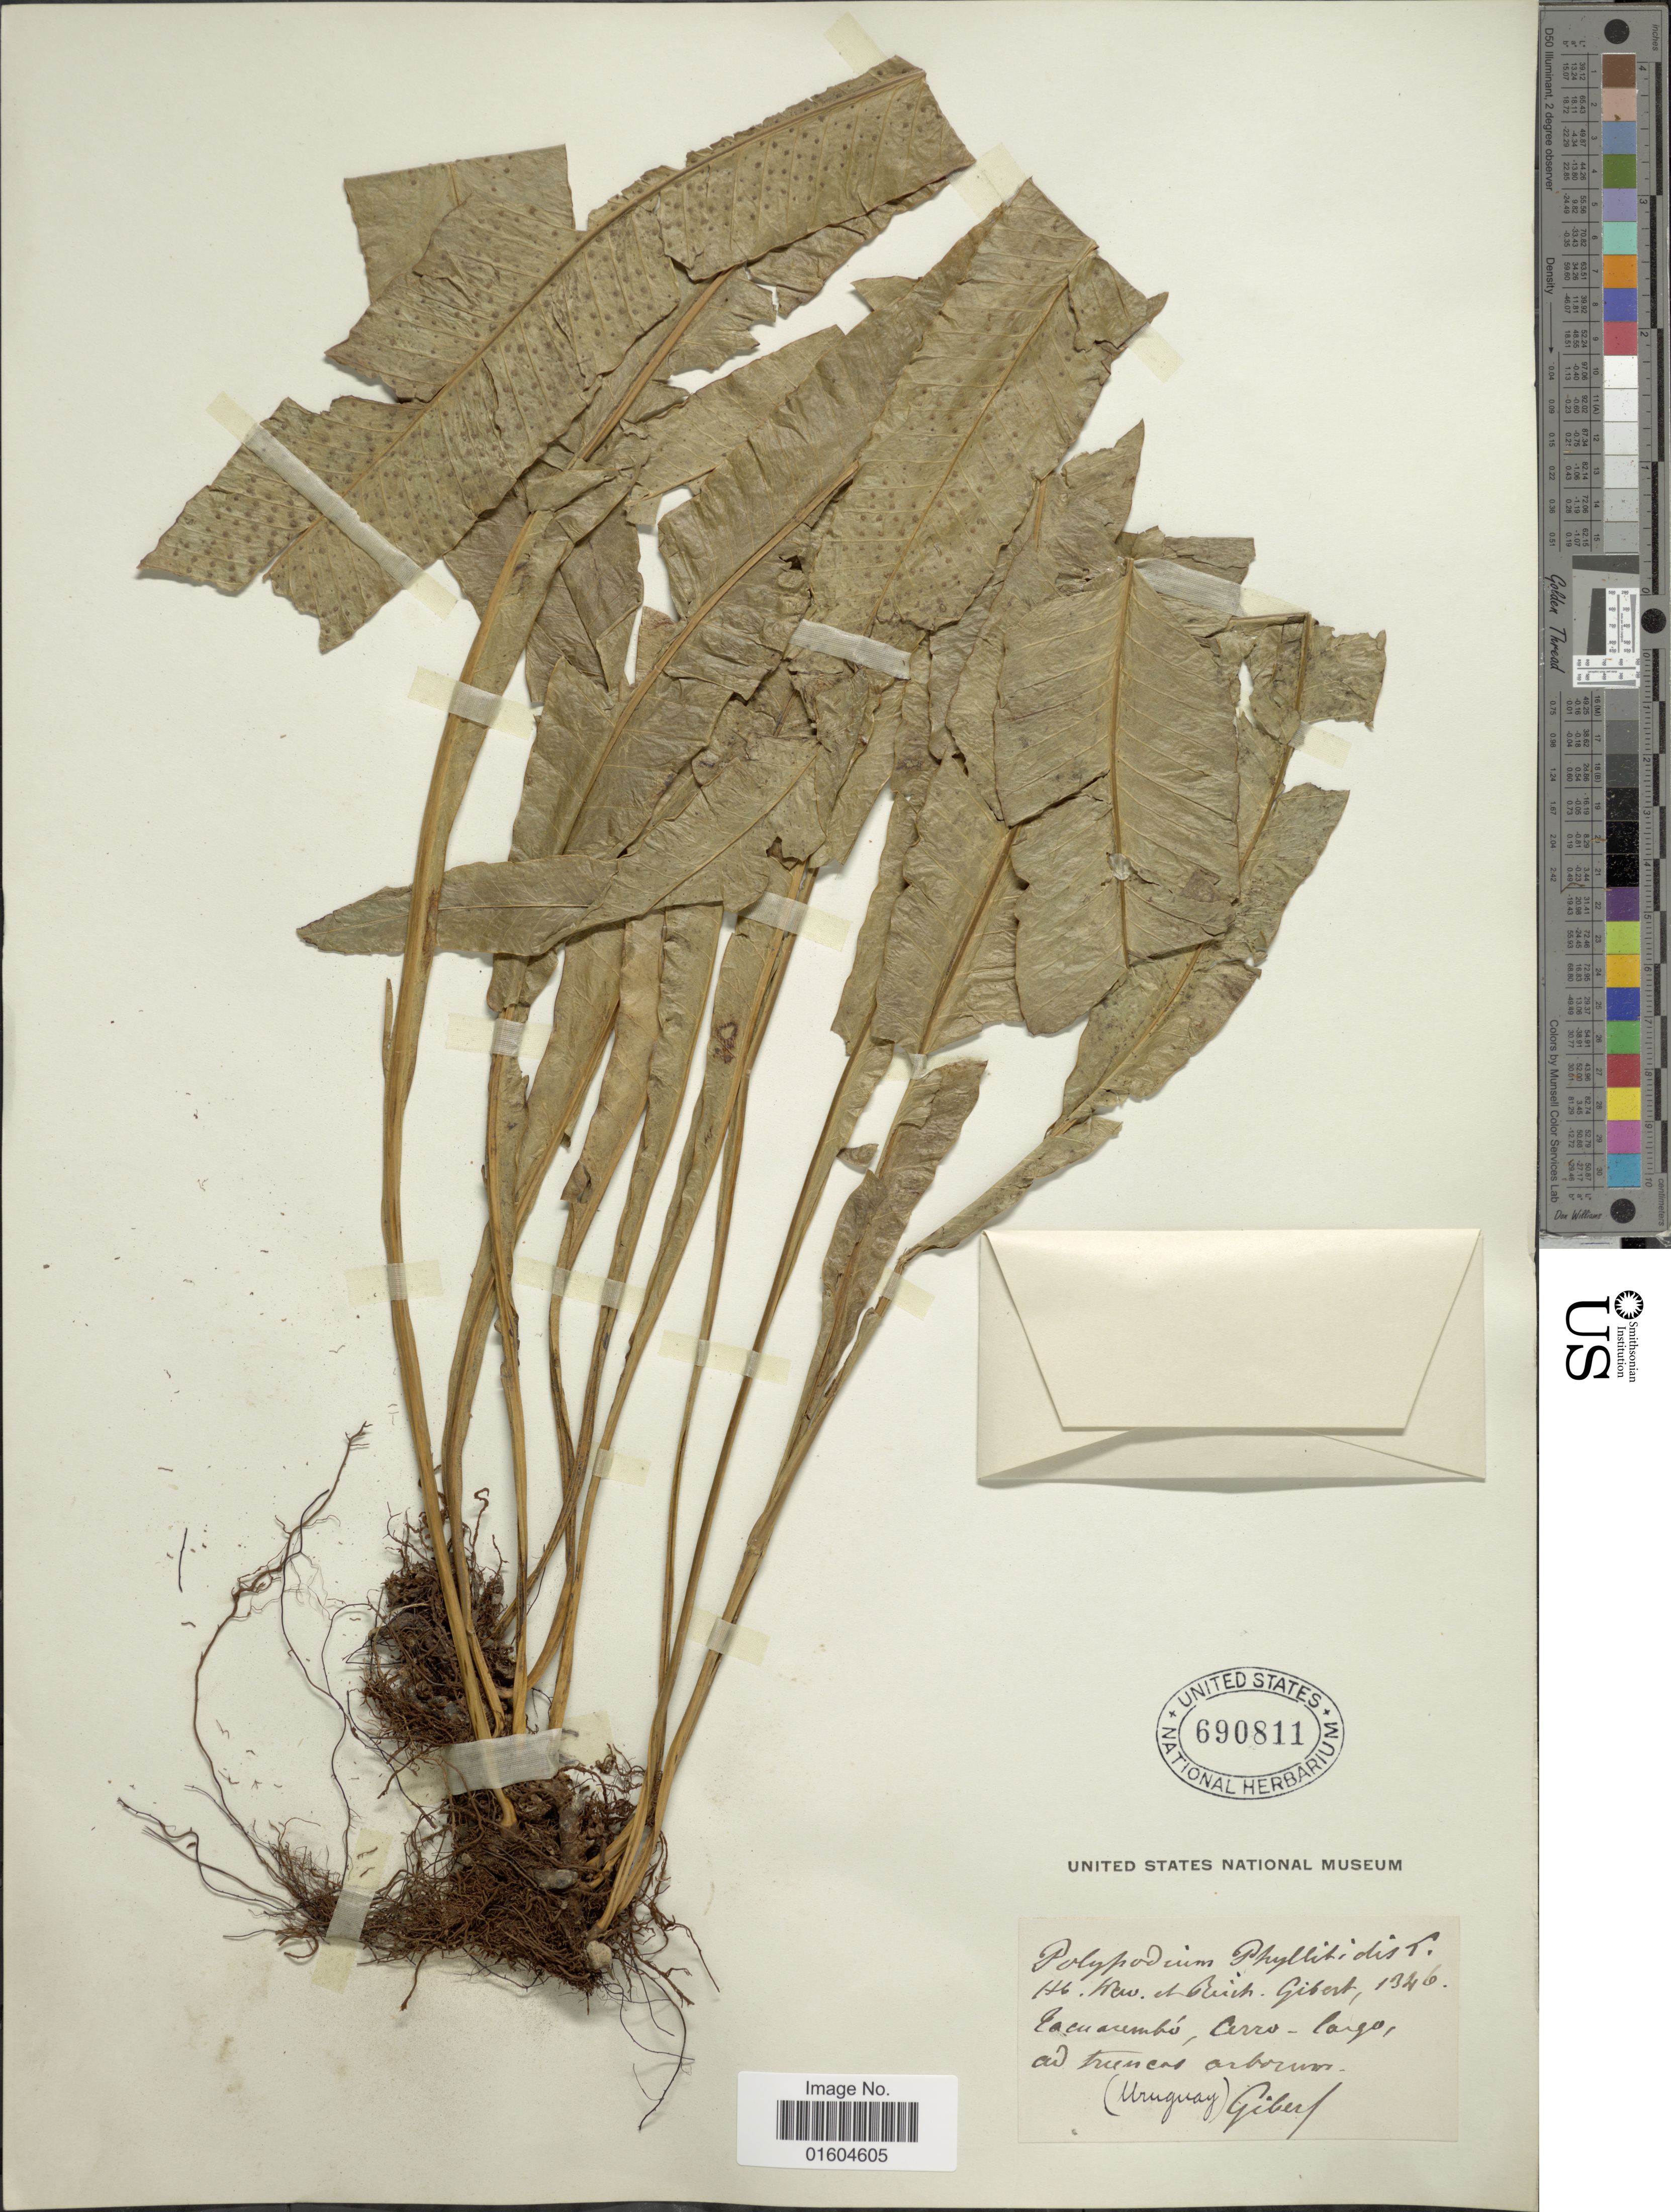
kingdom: Plantae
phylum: Tracheophyta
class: Polypodiopsida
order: Polypodiales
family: Polypodiaceae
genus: Campyloneurum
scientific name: Campyloneurum major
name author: (Hieron. ex Hicken) Lellinger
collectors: -. Gilbert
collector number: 1346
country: Uruguay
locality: Tacuarembo, Cerro Largo.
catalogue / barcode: US 690811